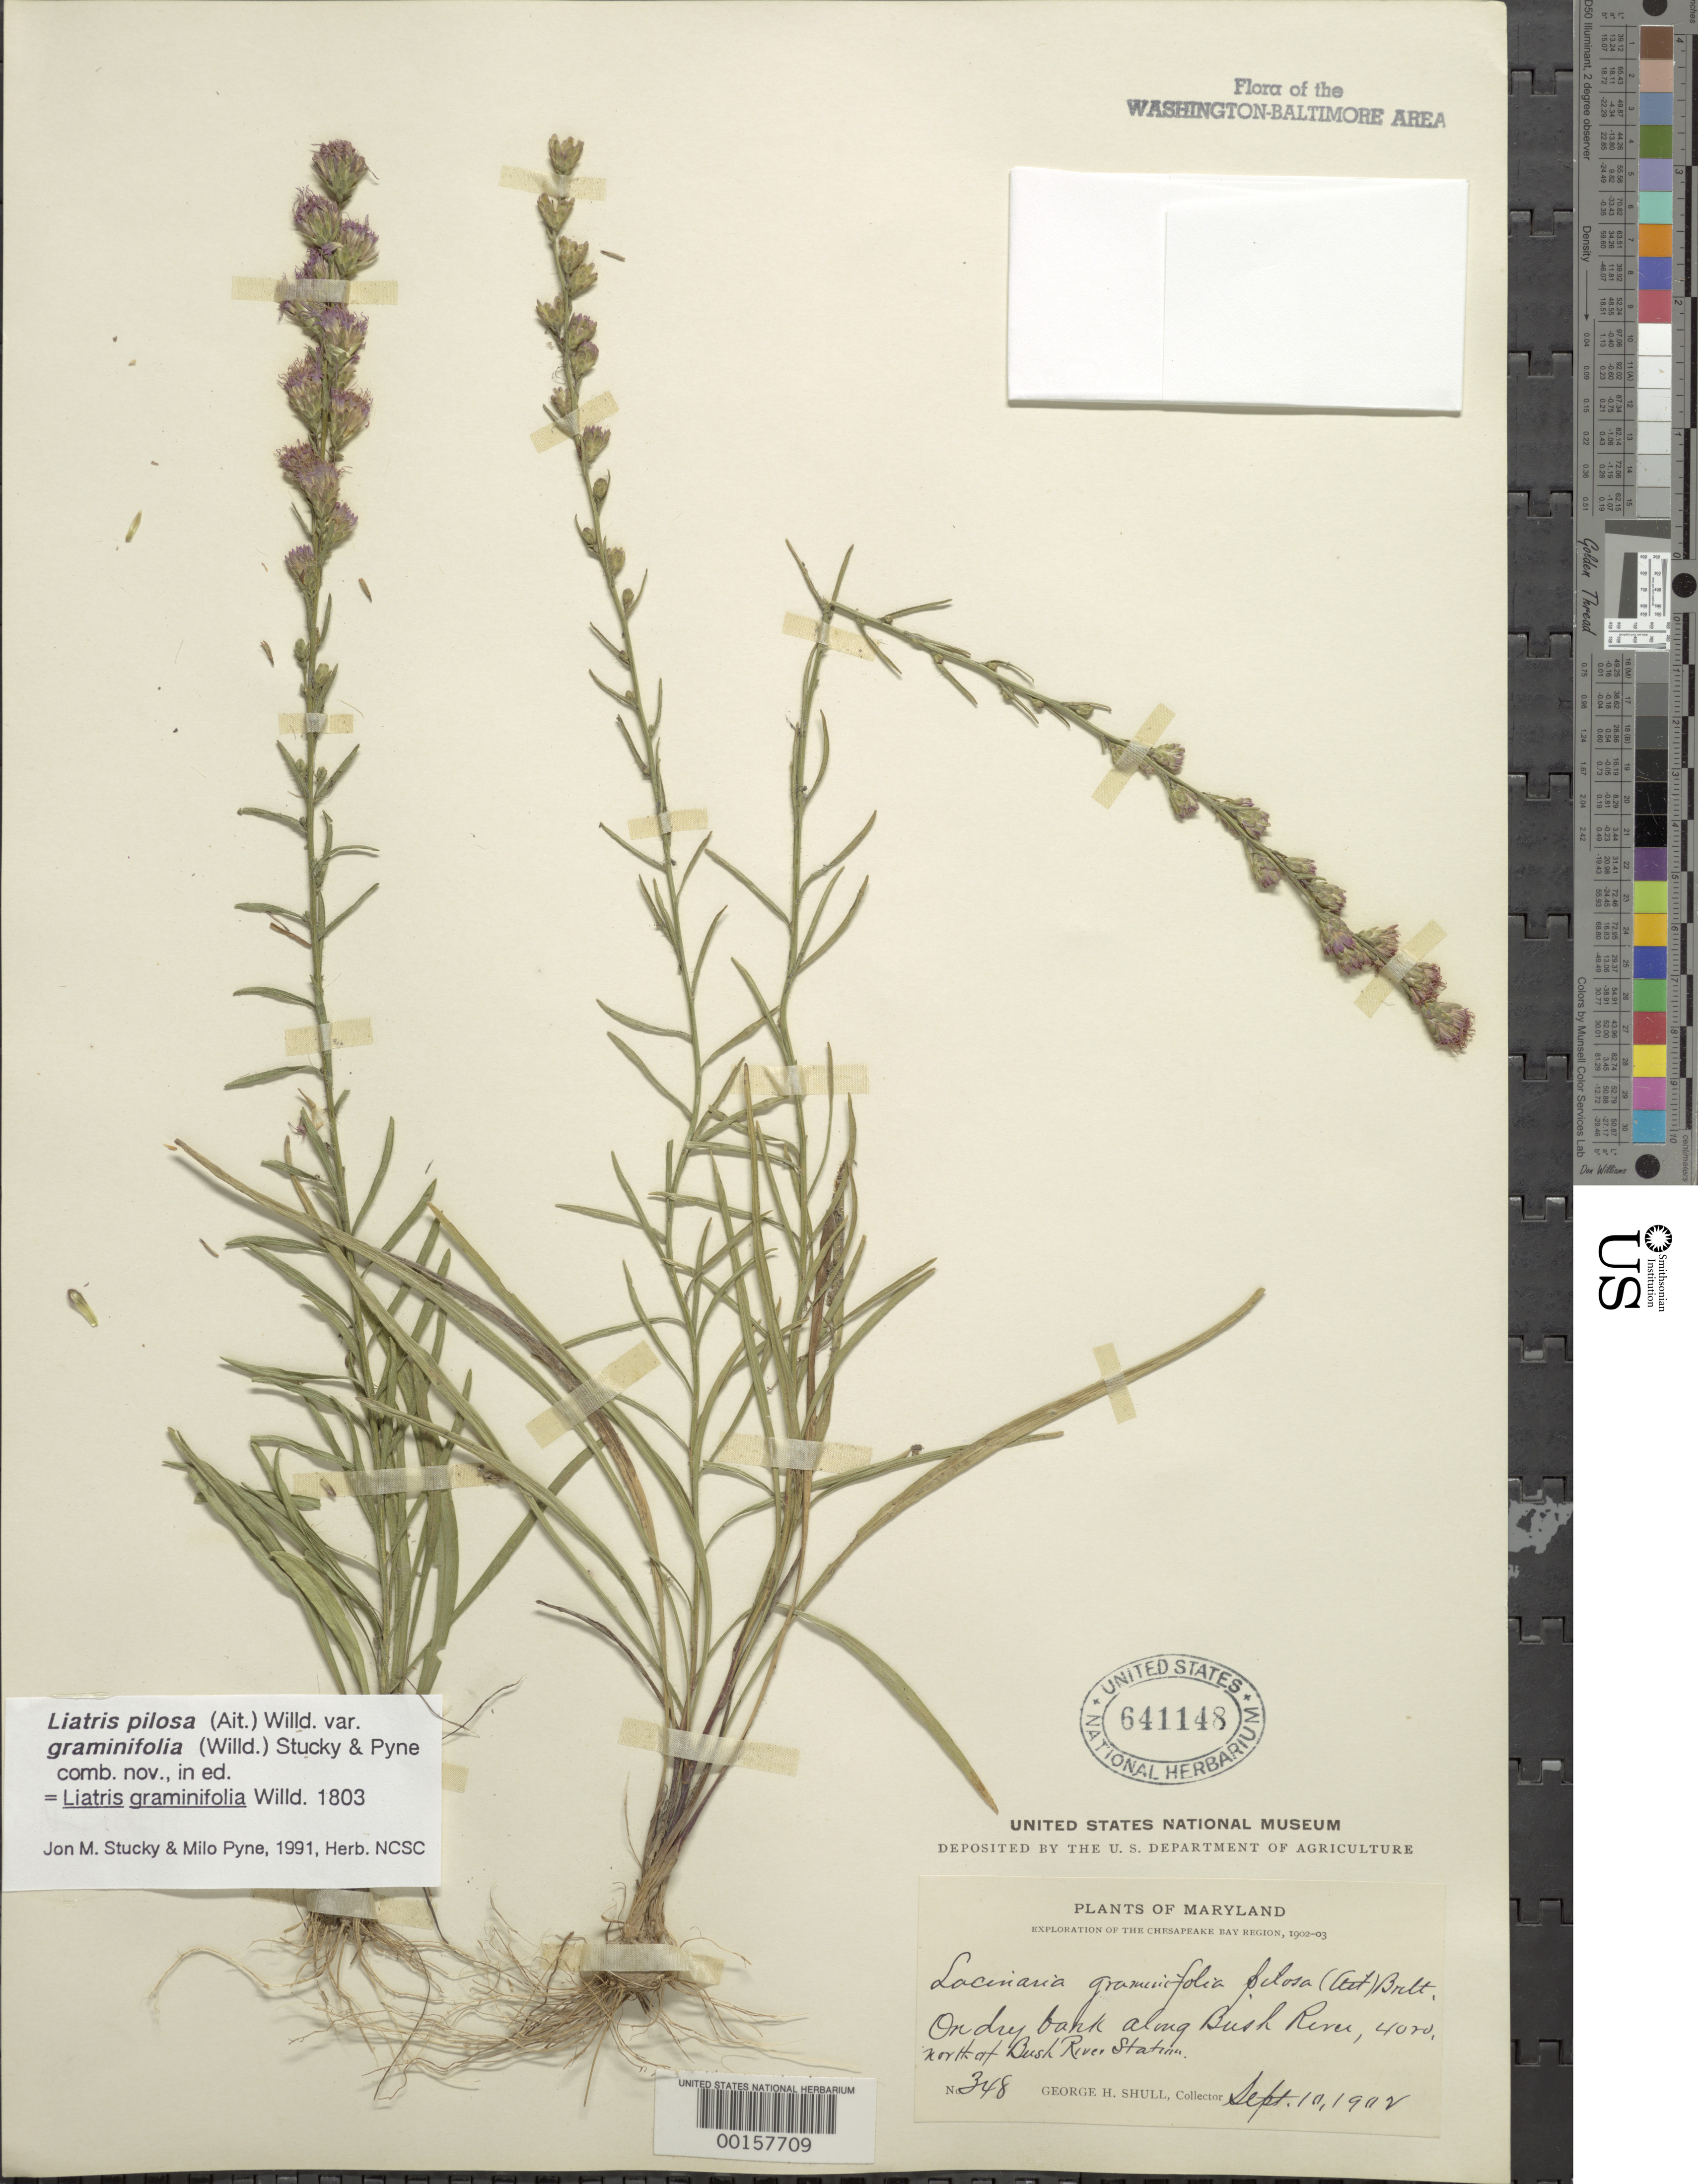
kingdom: Plantae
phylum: Tracheophyta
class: Magnoliopsida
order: Asterales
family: Asteraceae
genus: Liatris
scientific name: Liatris pilosa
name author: (Aiton) Willd.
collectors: G. H. Shull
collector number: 348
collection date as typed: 10 Sep 1902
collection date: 1902-09-10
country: United States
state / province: Maryland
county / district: Harford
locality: Bush River north of Bush River Station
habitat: Dry bank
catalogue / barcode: US 641148